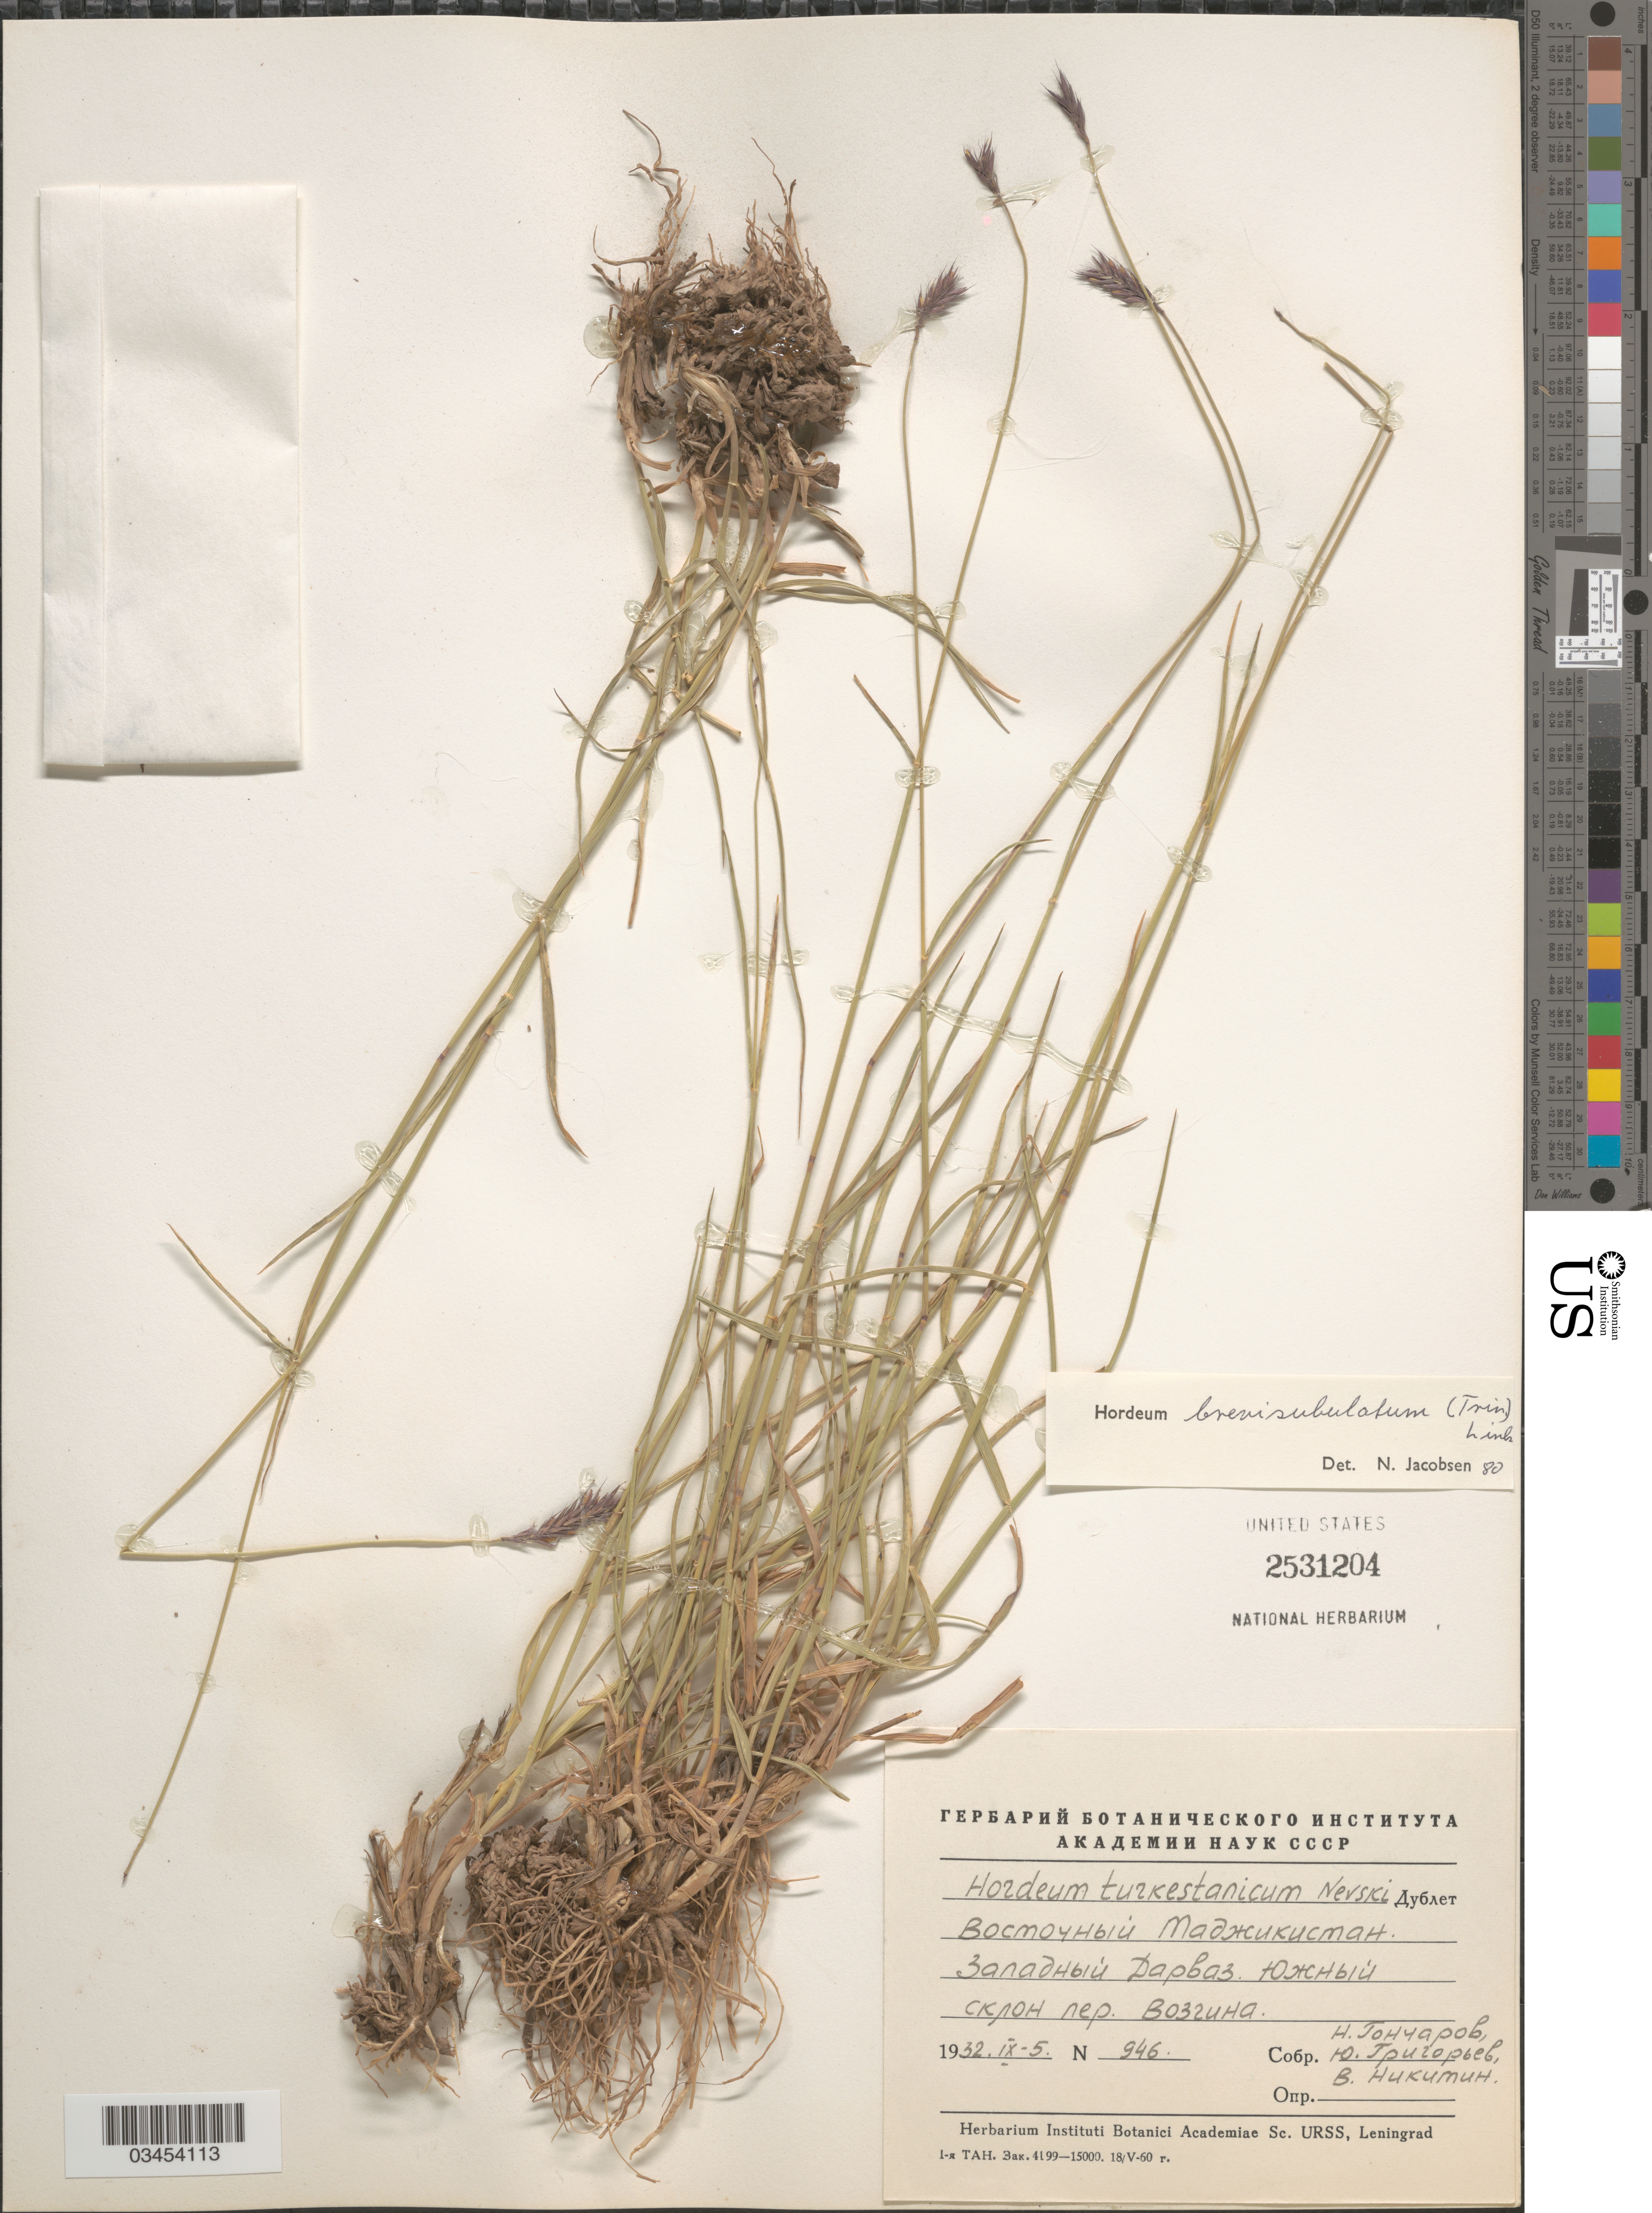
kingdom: Plantae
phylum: Tracheophyta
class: Liliopsida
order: Poales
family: Poaceae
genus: Hordeum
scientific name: Hordeum brevisubulatum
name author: (Trin.) Link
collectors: N. Goncharov, U. Grigorev & V. A. Nikitin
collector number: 946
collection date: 1932-09-05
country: Tajikistan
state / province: Gorno-Badakhstan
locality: West Darvaz, Pass Pereval Vozgina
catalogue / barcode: US 2531204